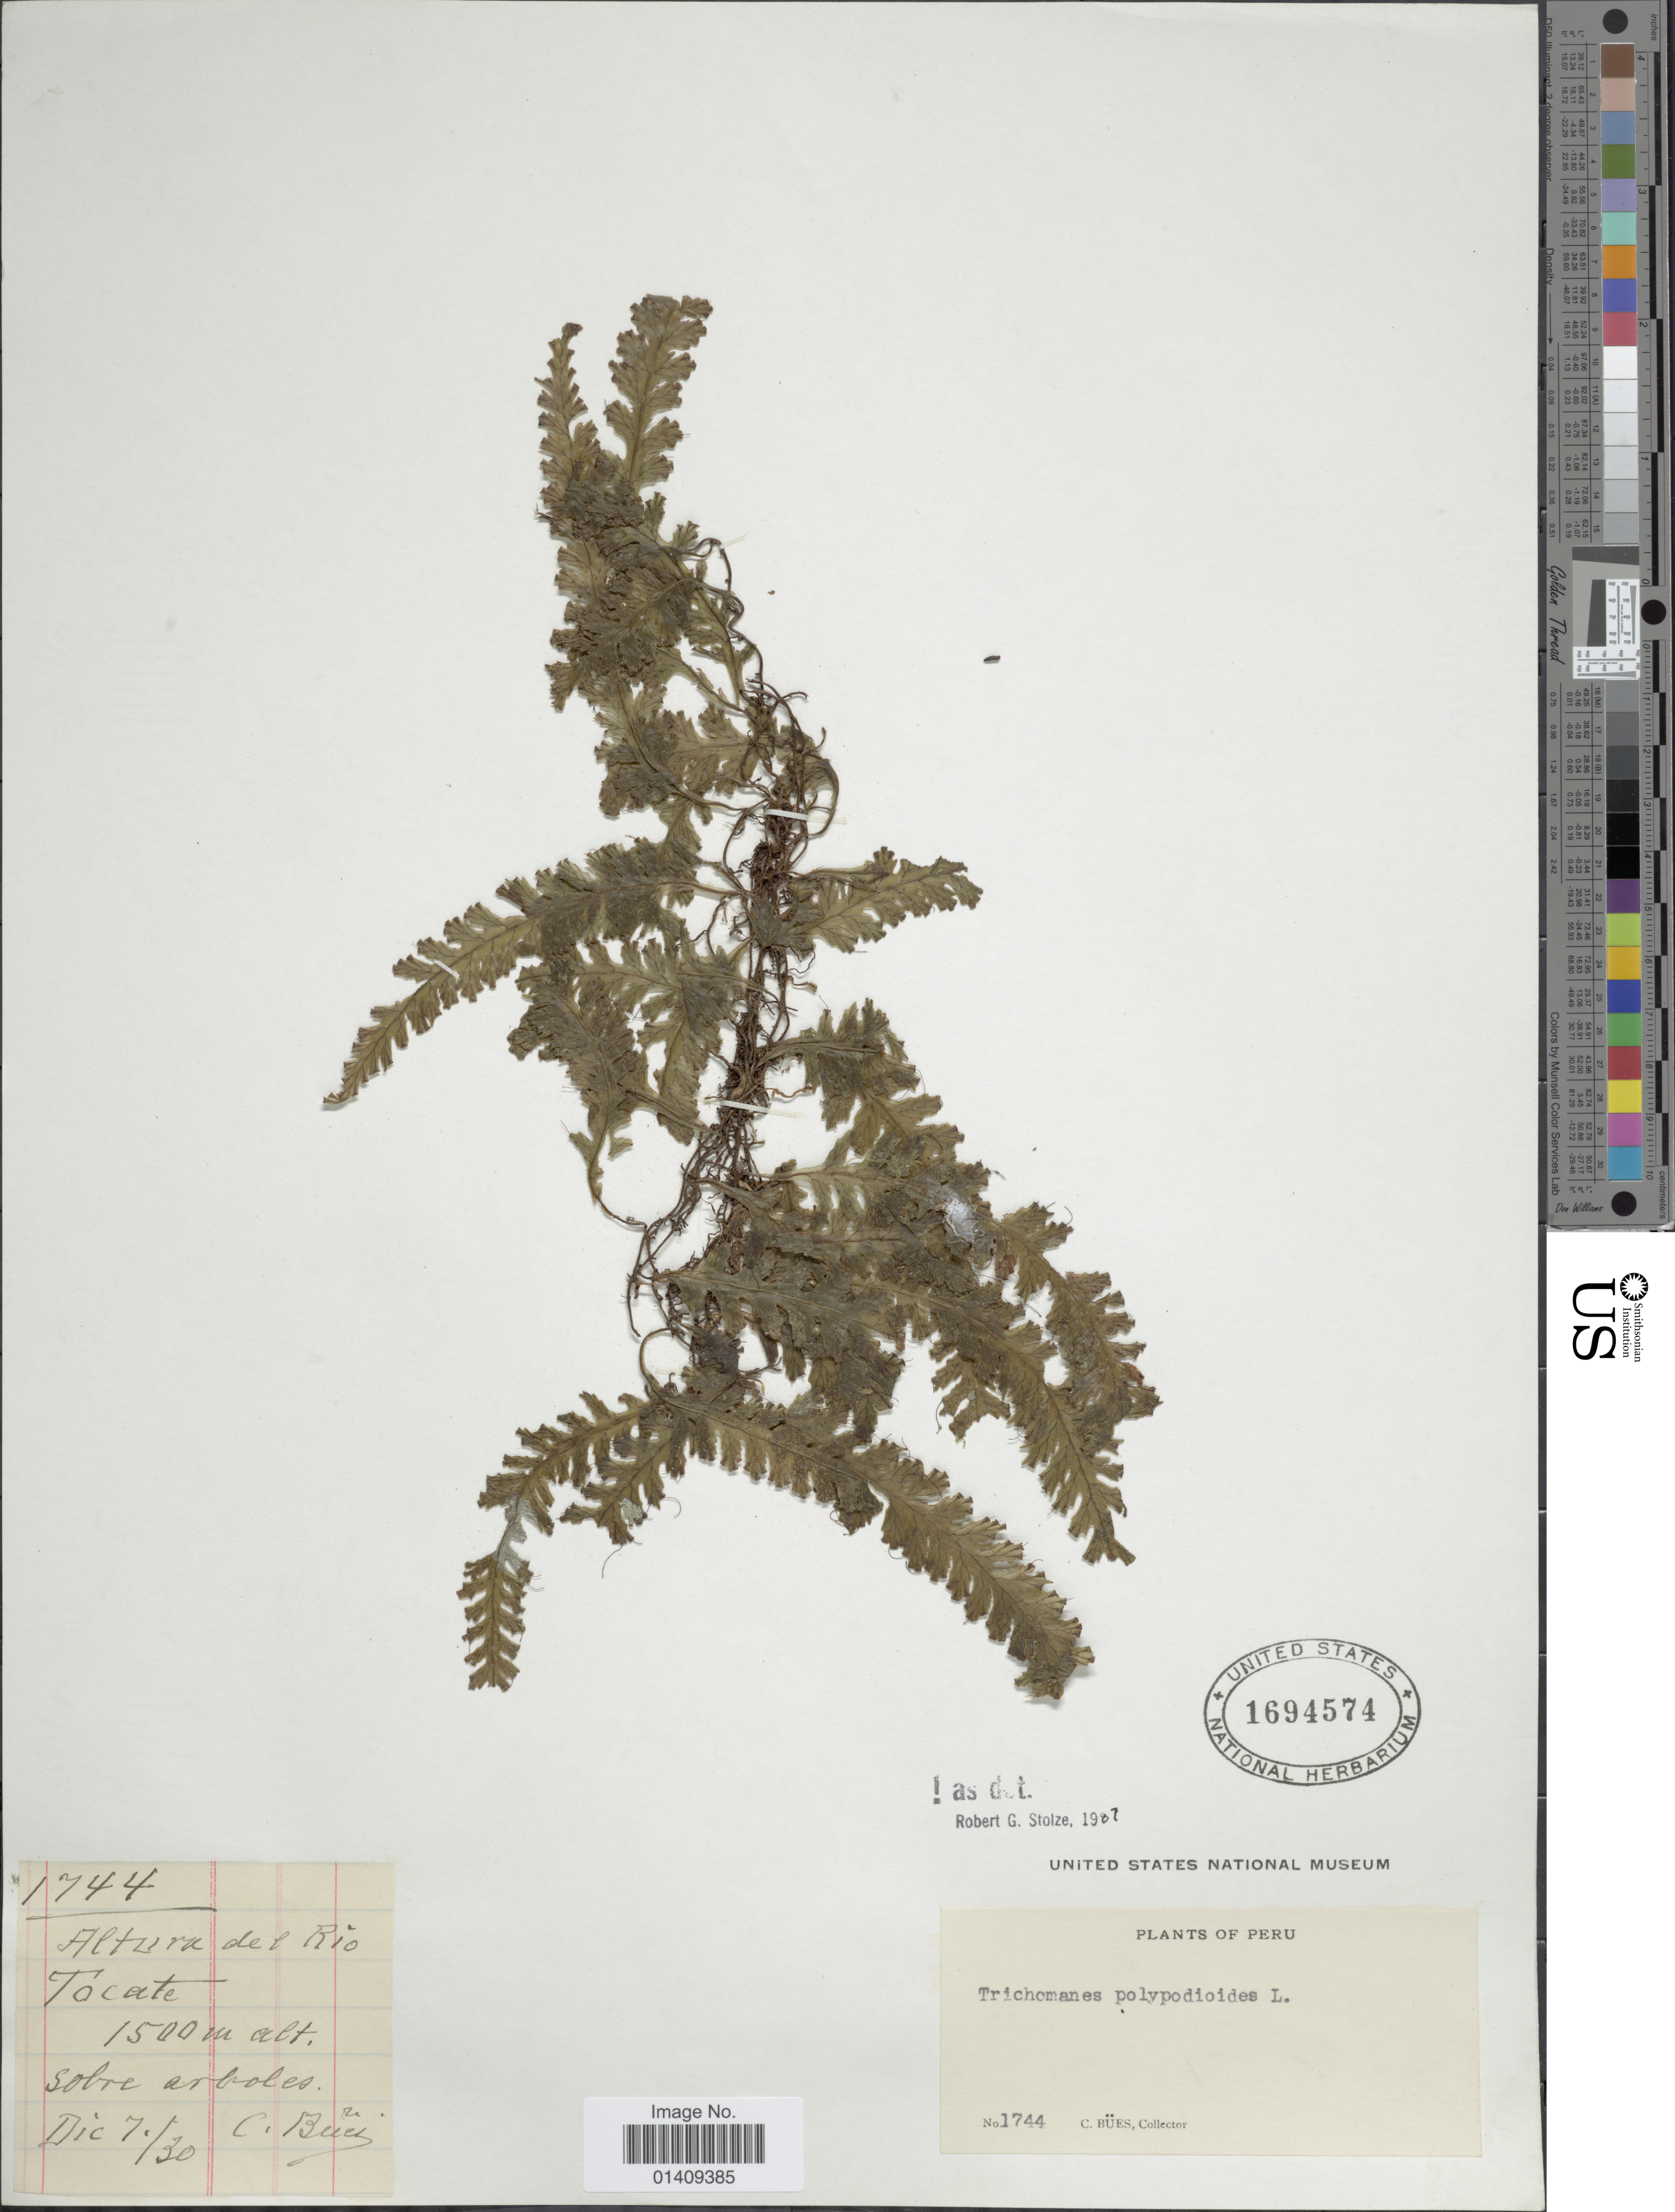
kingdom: Plantae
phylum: Tracheophyta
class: Polypodiopsida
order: Hymenophyllales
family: Hymenophyllaceae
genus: Trichomanes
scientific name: Trichomanes polypodioides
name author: L.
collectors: C. Bues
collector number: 1744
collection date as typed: Transcribed d/m/y: 7/12/30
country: Peru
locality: Alturu del Rio Tocate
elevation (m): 1500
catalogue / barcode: US 1694574